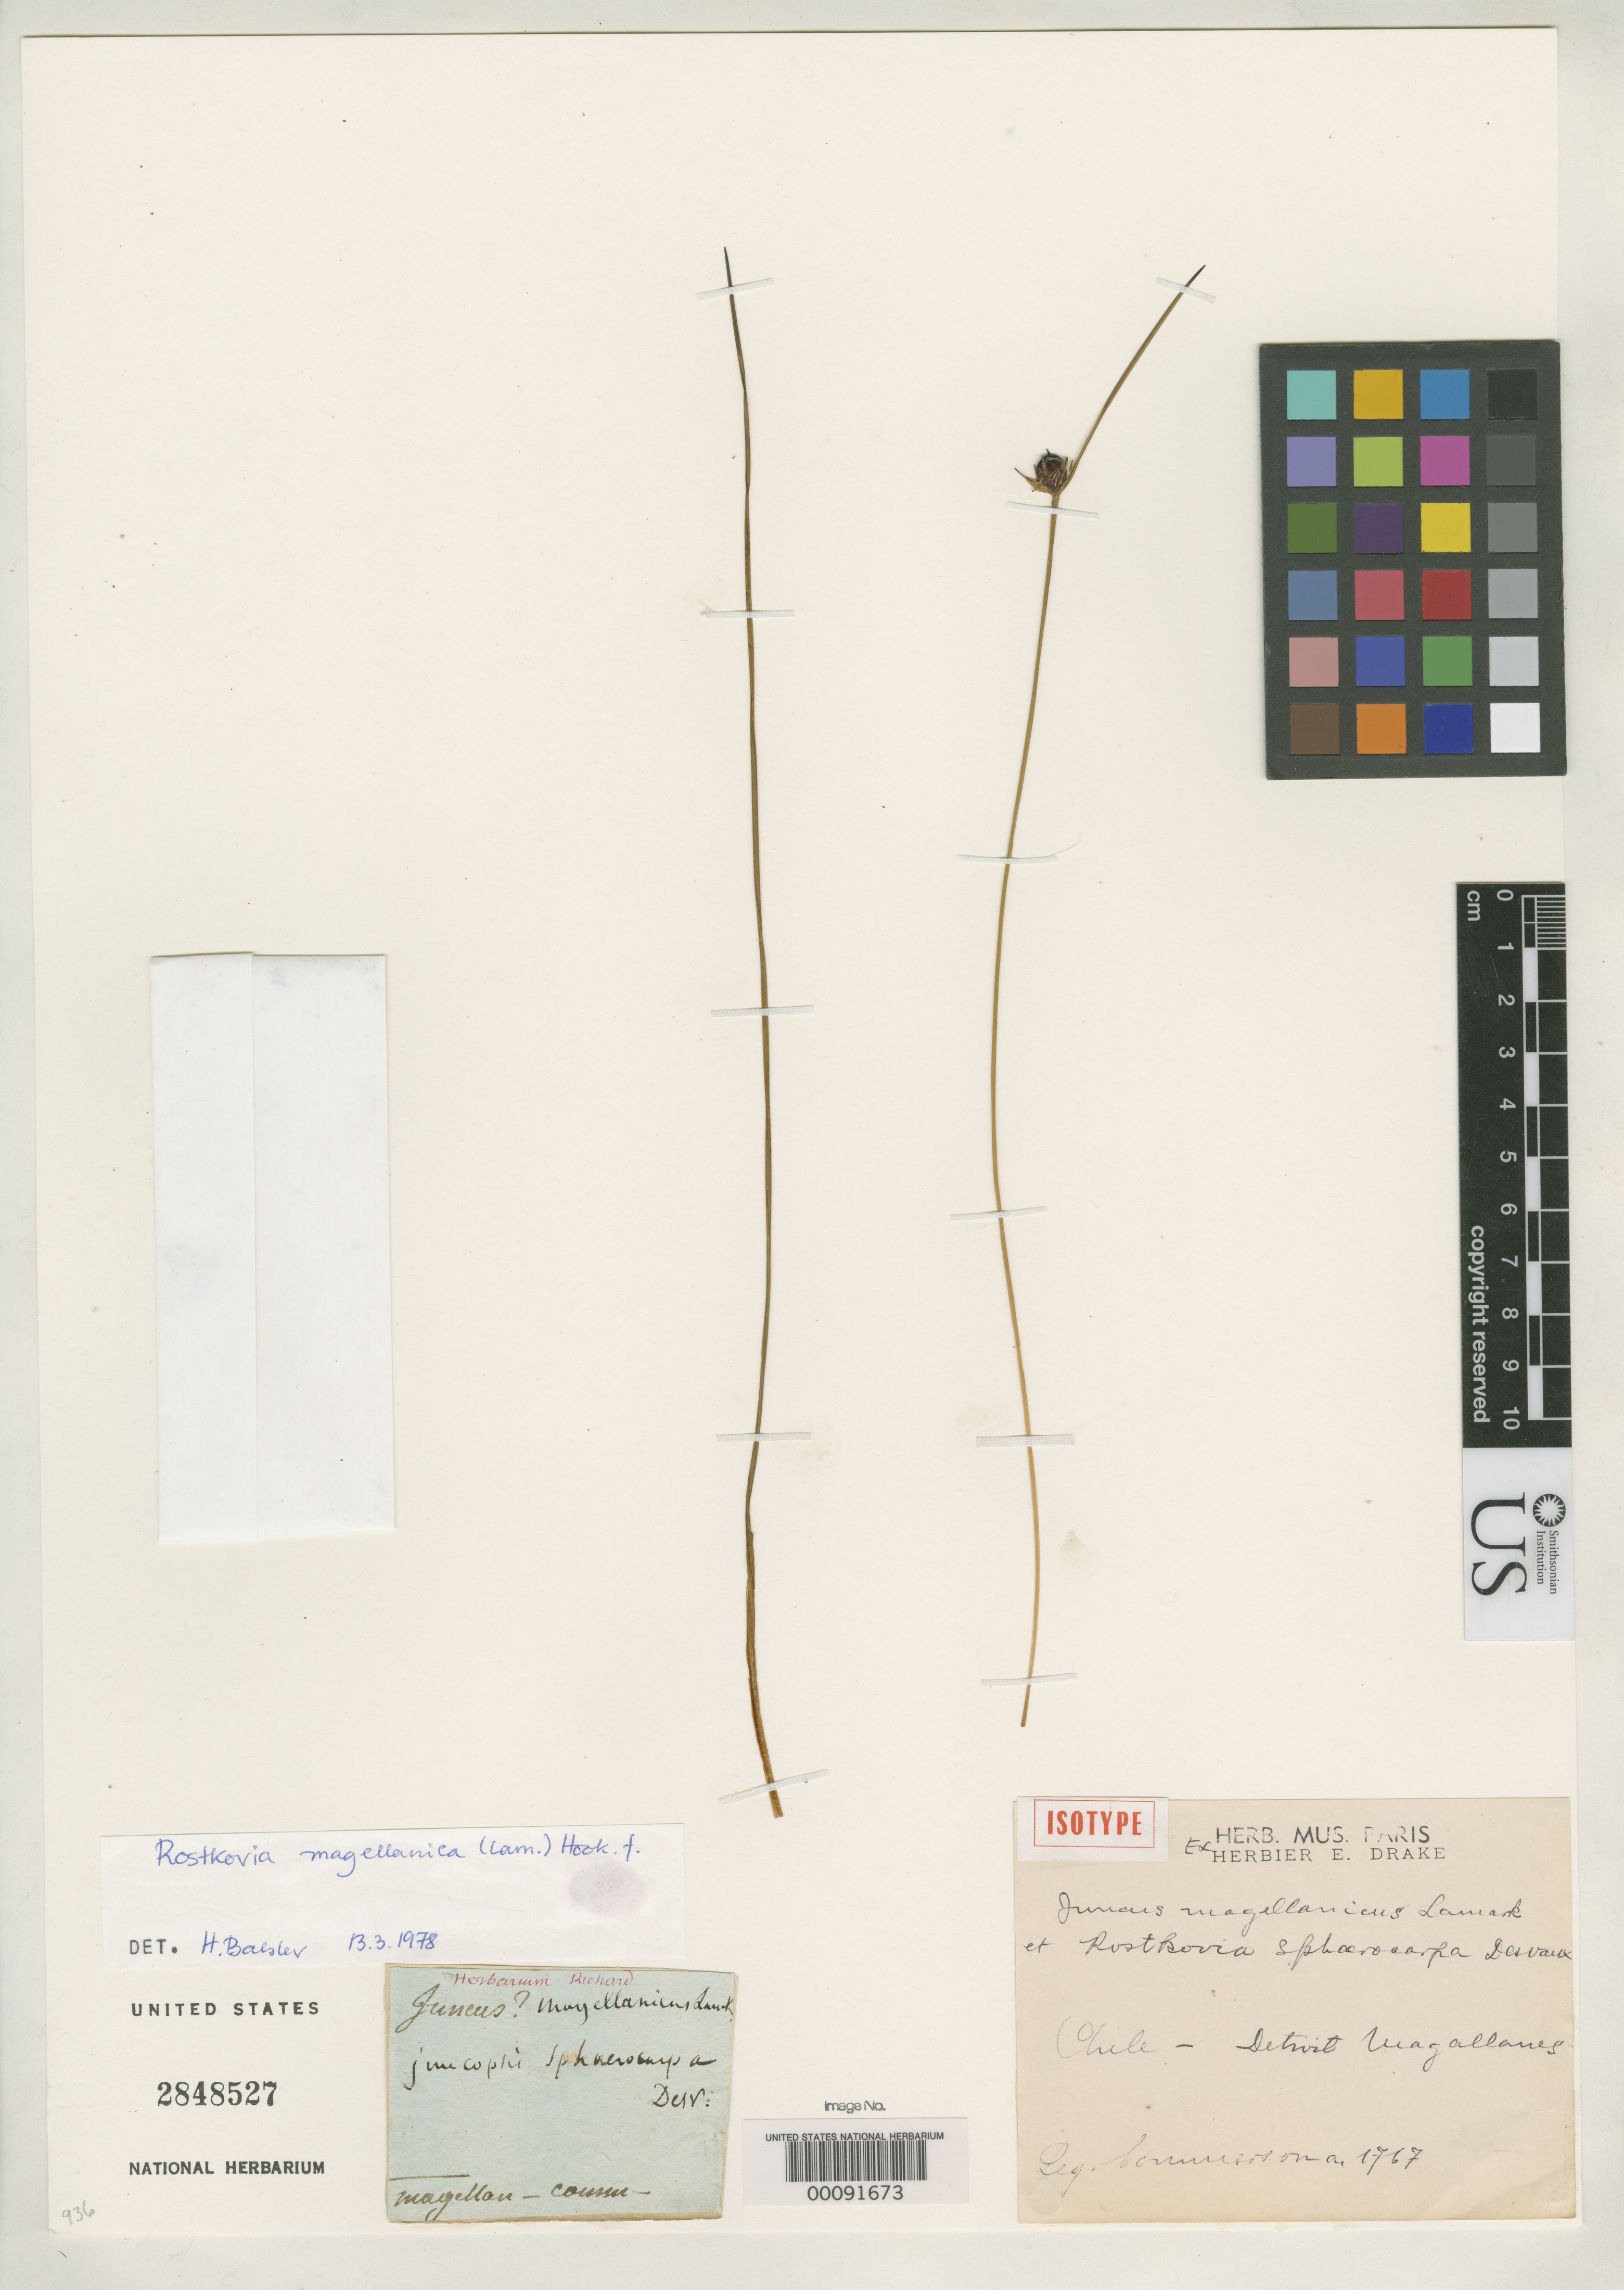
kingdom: Plantae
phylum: Tracheophyta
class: Liliopsida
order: Poales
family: Juncaceae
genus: Juncus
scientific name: Juncus magellanicus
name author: Lam.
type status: Isotype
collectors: P. Commerson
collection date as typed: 1767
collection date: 1767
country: Chile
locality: Magellanes.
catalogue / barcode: US 2848527